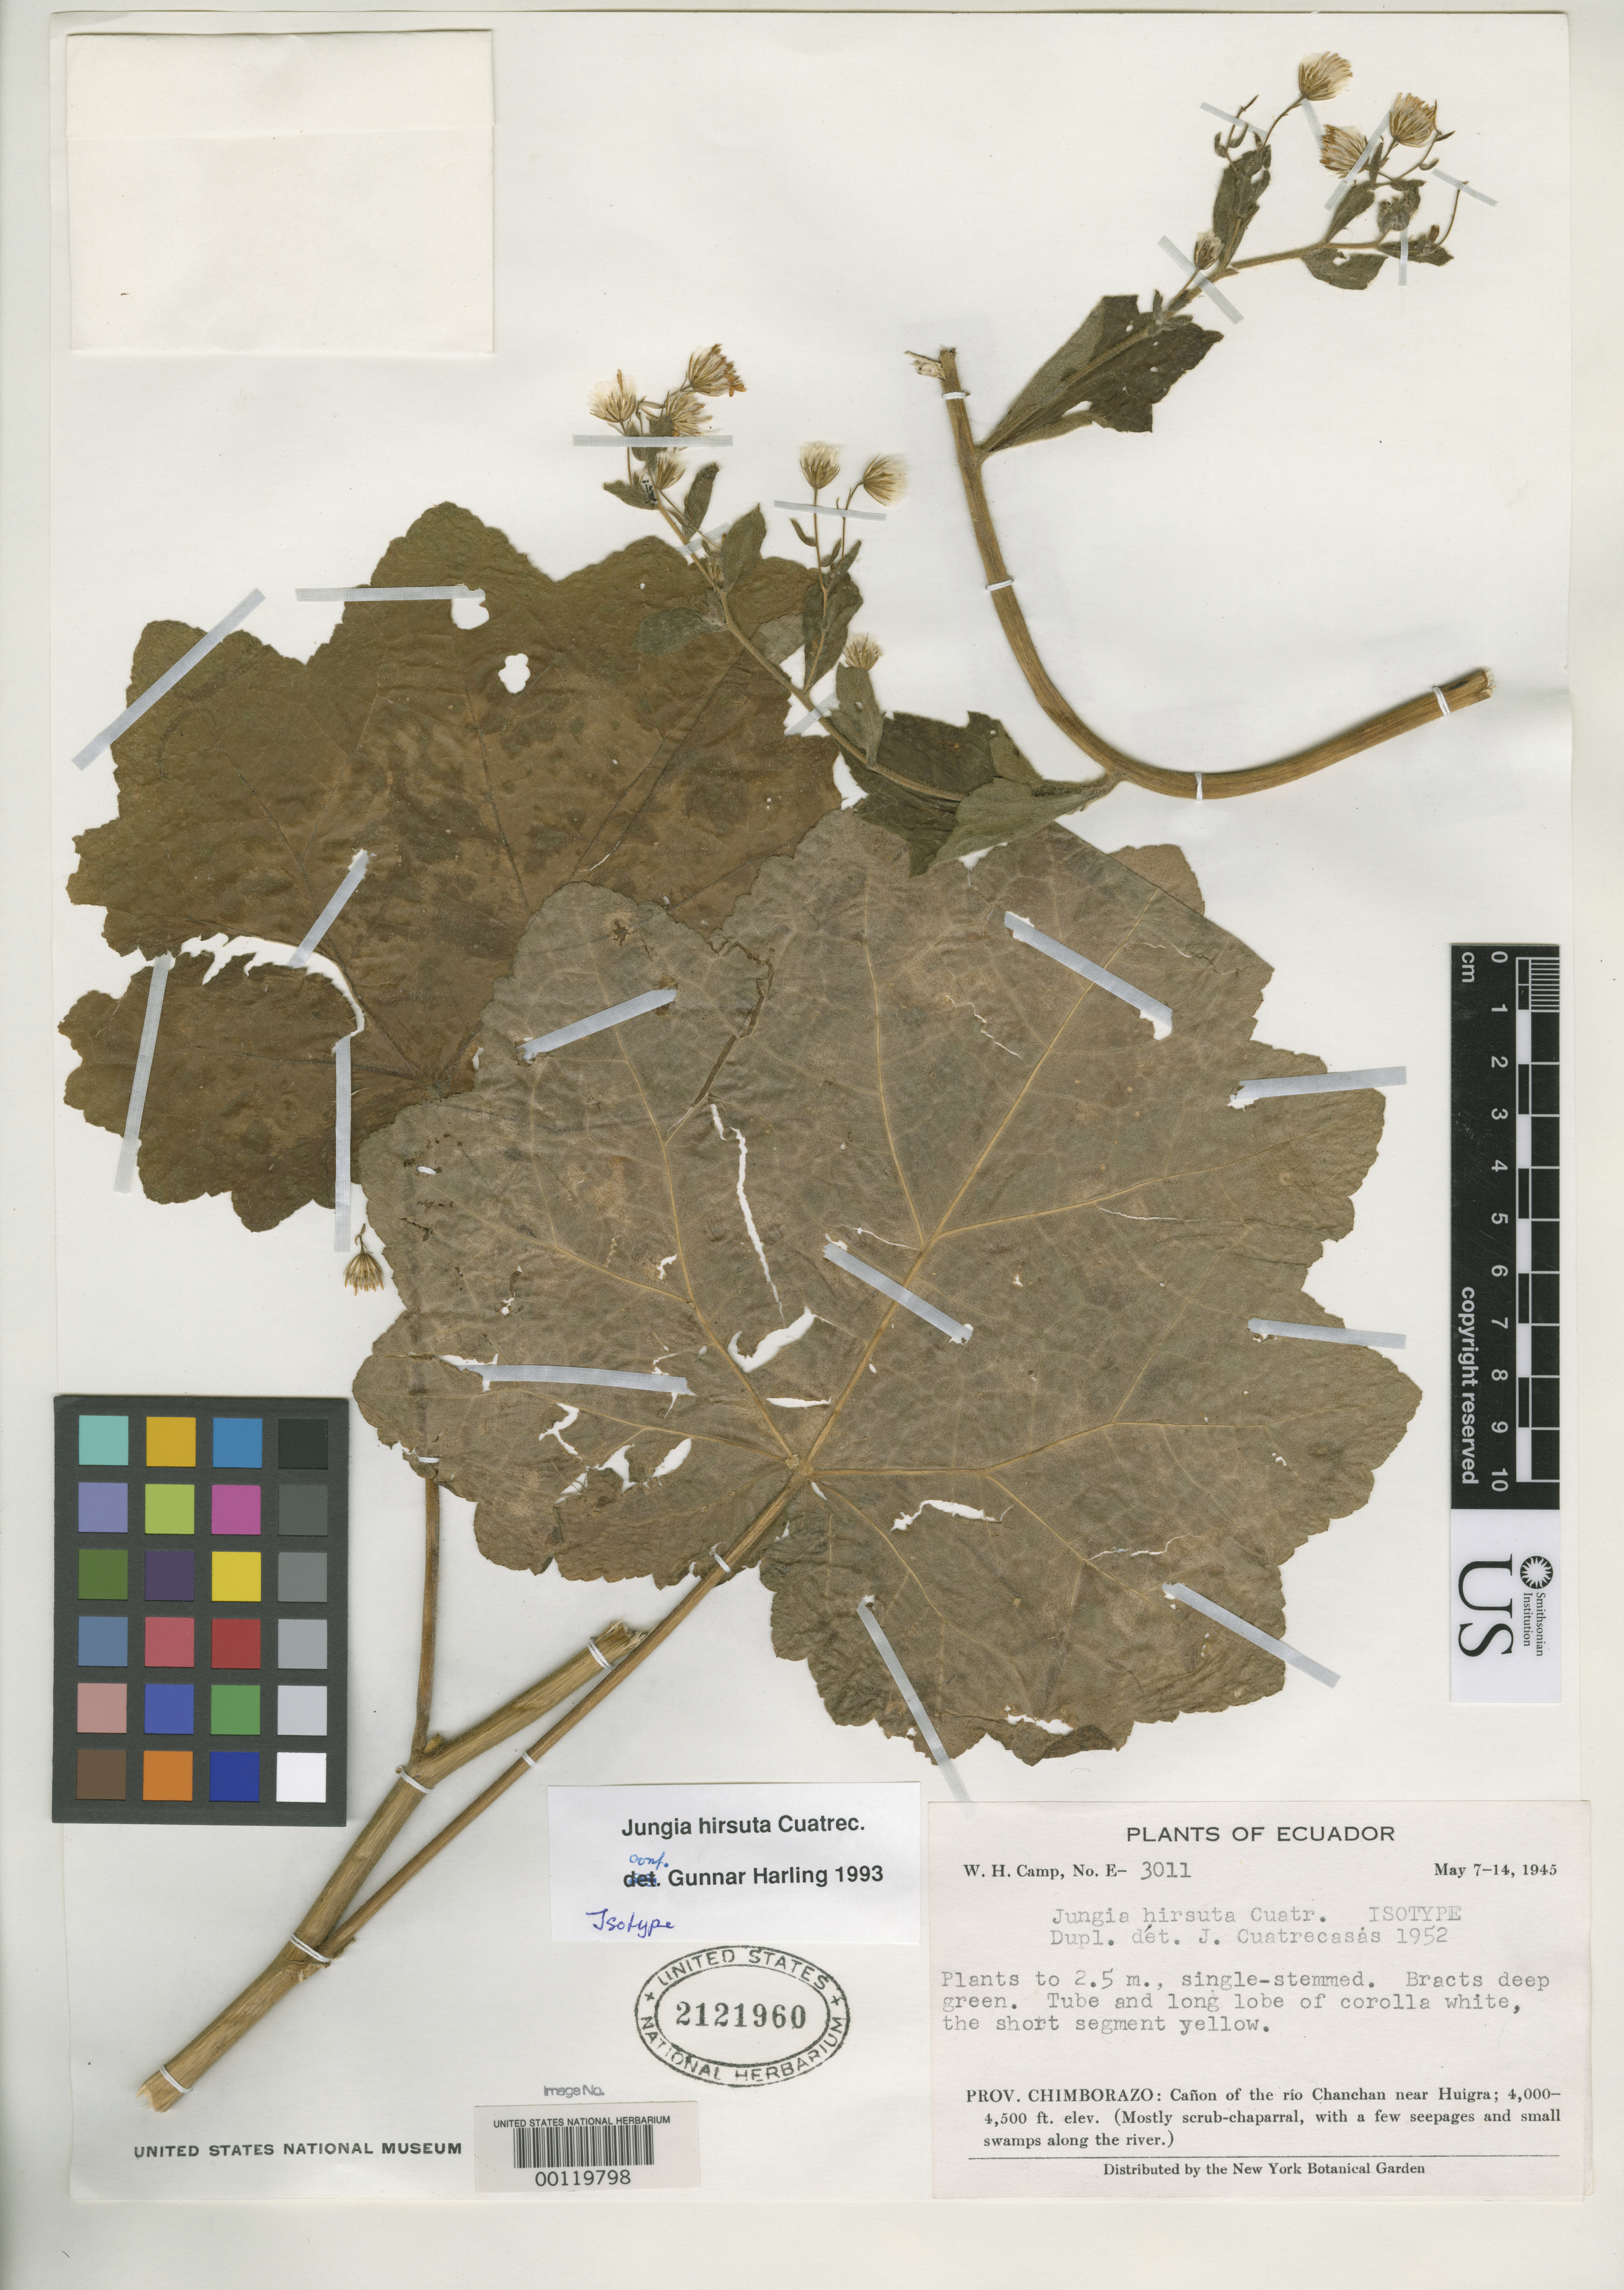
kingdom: Plantae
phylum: Tracheophyta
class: Magnoliopsida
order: Asterales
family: Asteraceae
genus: Jungia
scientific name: Jungia hirsuta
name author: Cuatrec.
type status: Isotype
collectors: W. H. Camp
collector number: E-3011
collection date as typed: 07 May 1945 to 14 May 1945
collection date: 1945-05-07/1945-05-14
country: Ecuador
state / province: Chimborazo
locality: Canon of Rio Chanchan near Huigra.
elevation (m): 1219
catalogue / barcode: US 2121960